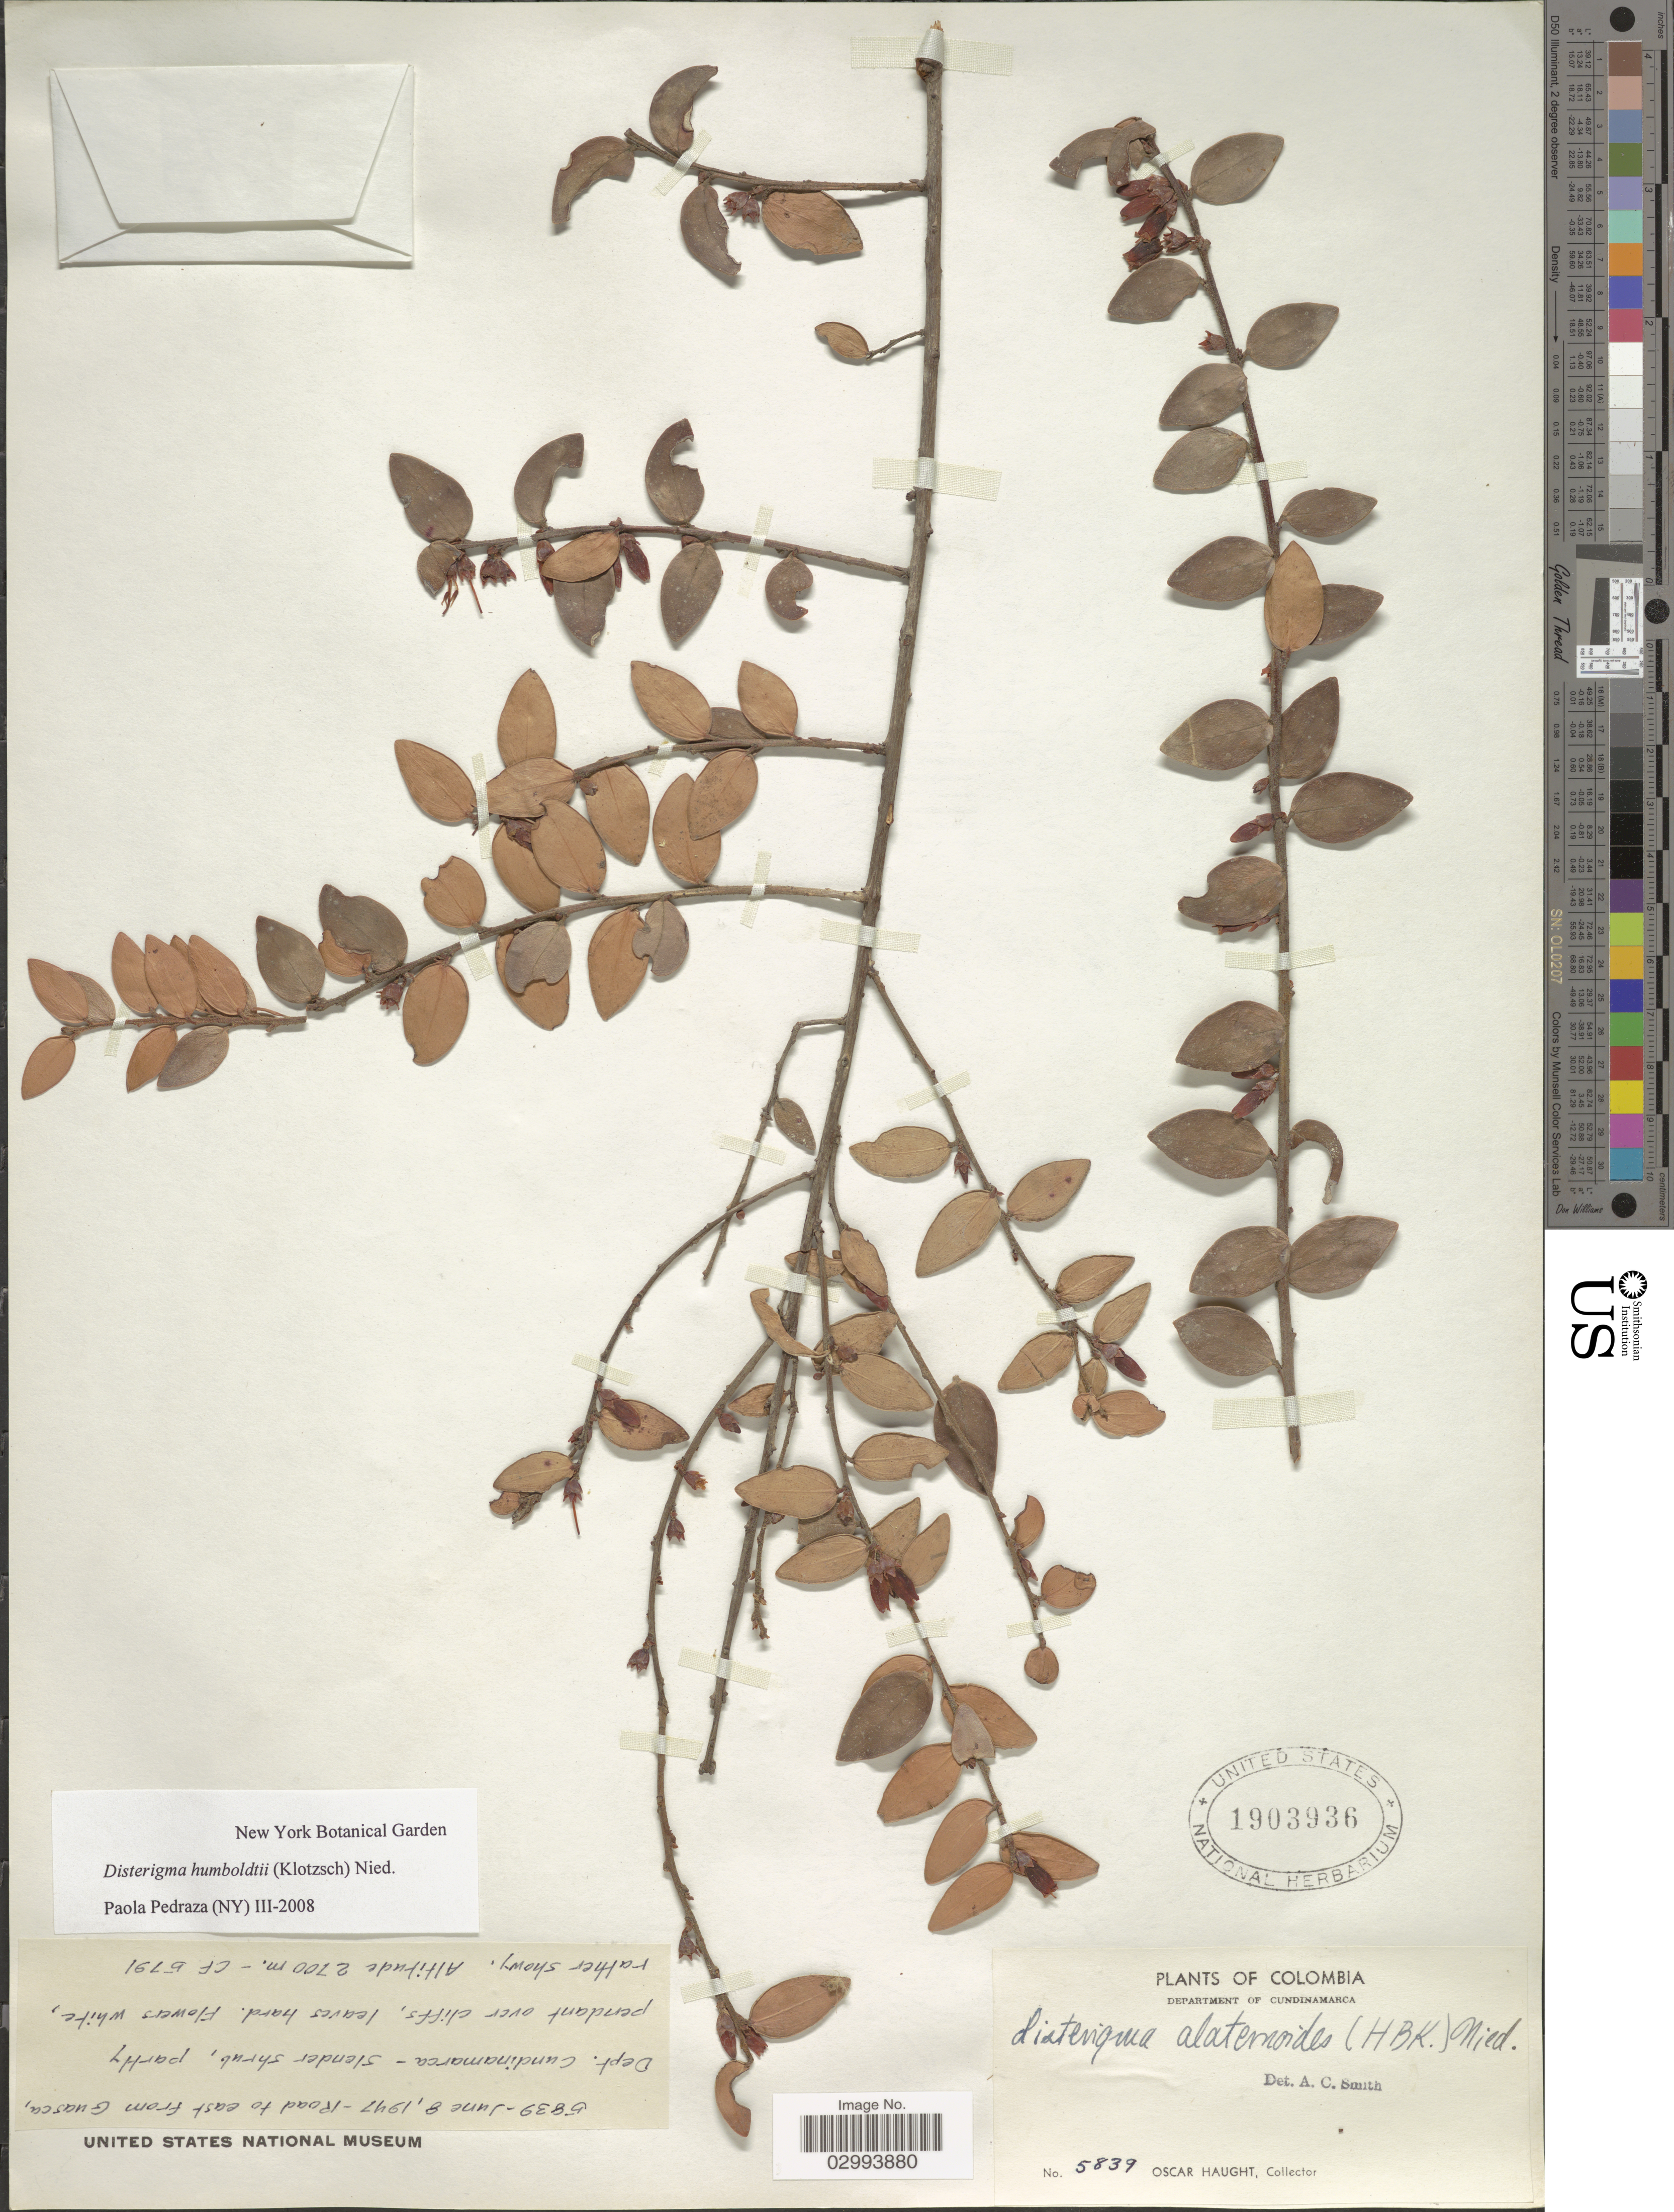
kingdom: Plantae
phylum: Tracheophyta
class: Magnoliopsida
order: Ericales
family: Ericaceae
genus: Disterigma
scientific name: Disterigma humboldtii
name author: (Klotzsch) Nied.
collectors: O. L. Haught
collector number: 5839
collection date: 1947-06-08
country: Colombia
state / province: Cundinamarca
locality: Department of Cundinamarca. Road to east from Guasca.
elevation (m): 2700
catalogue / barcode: US 1903936